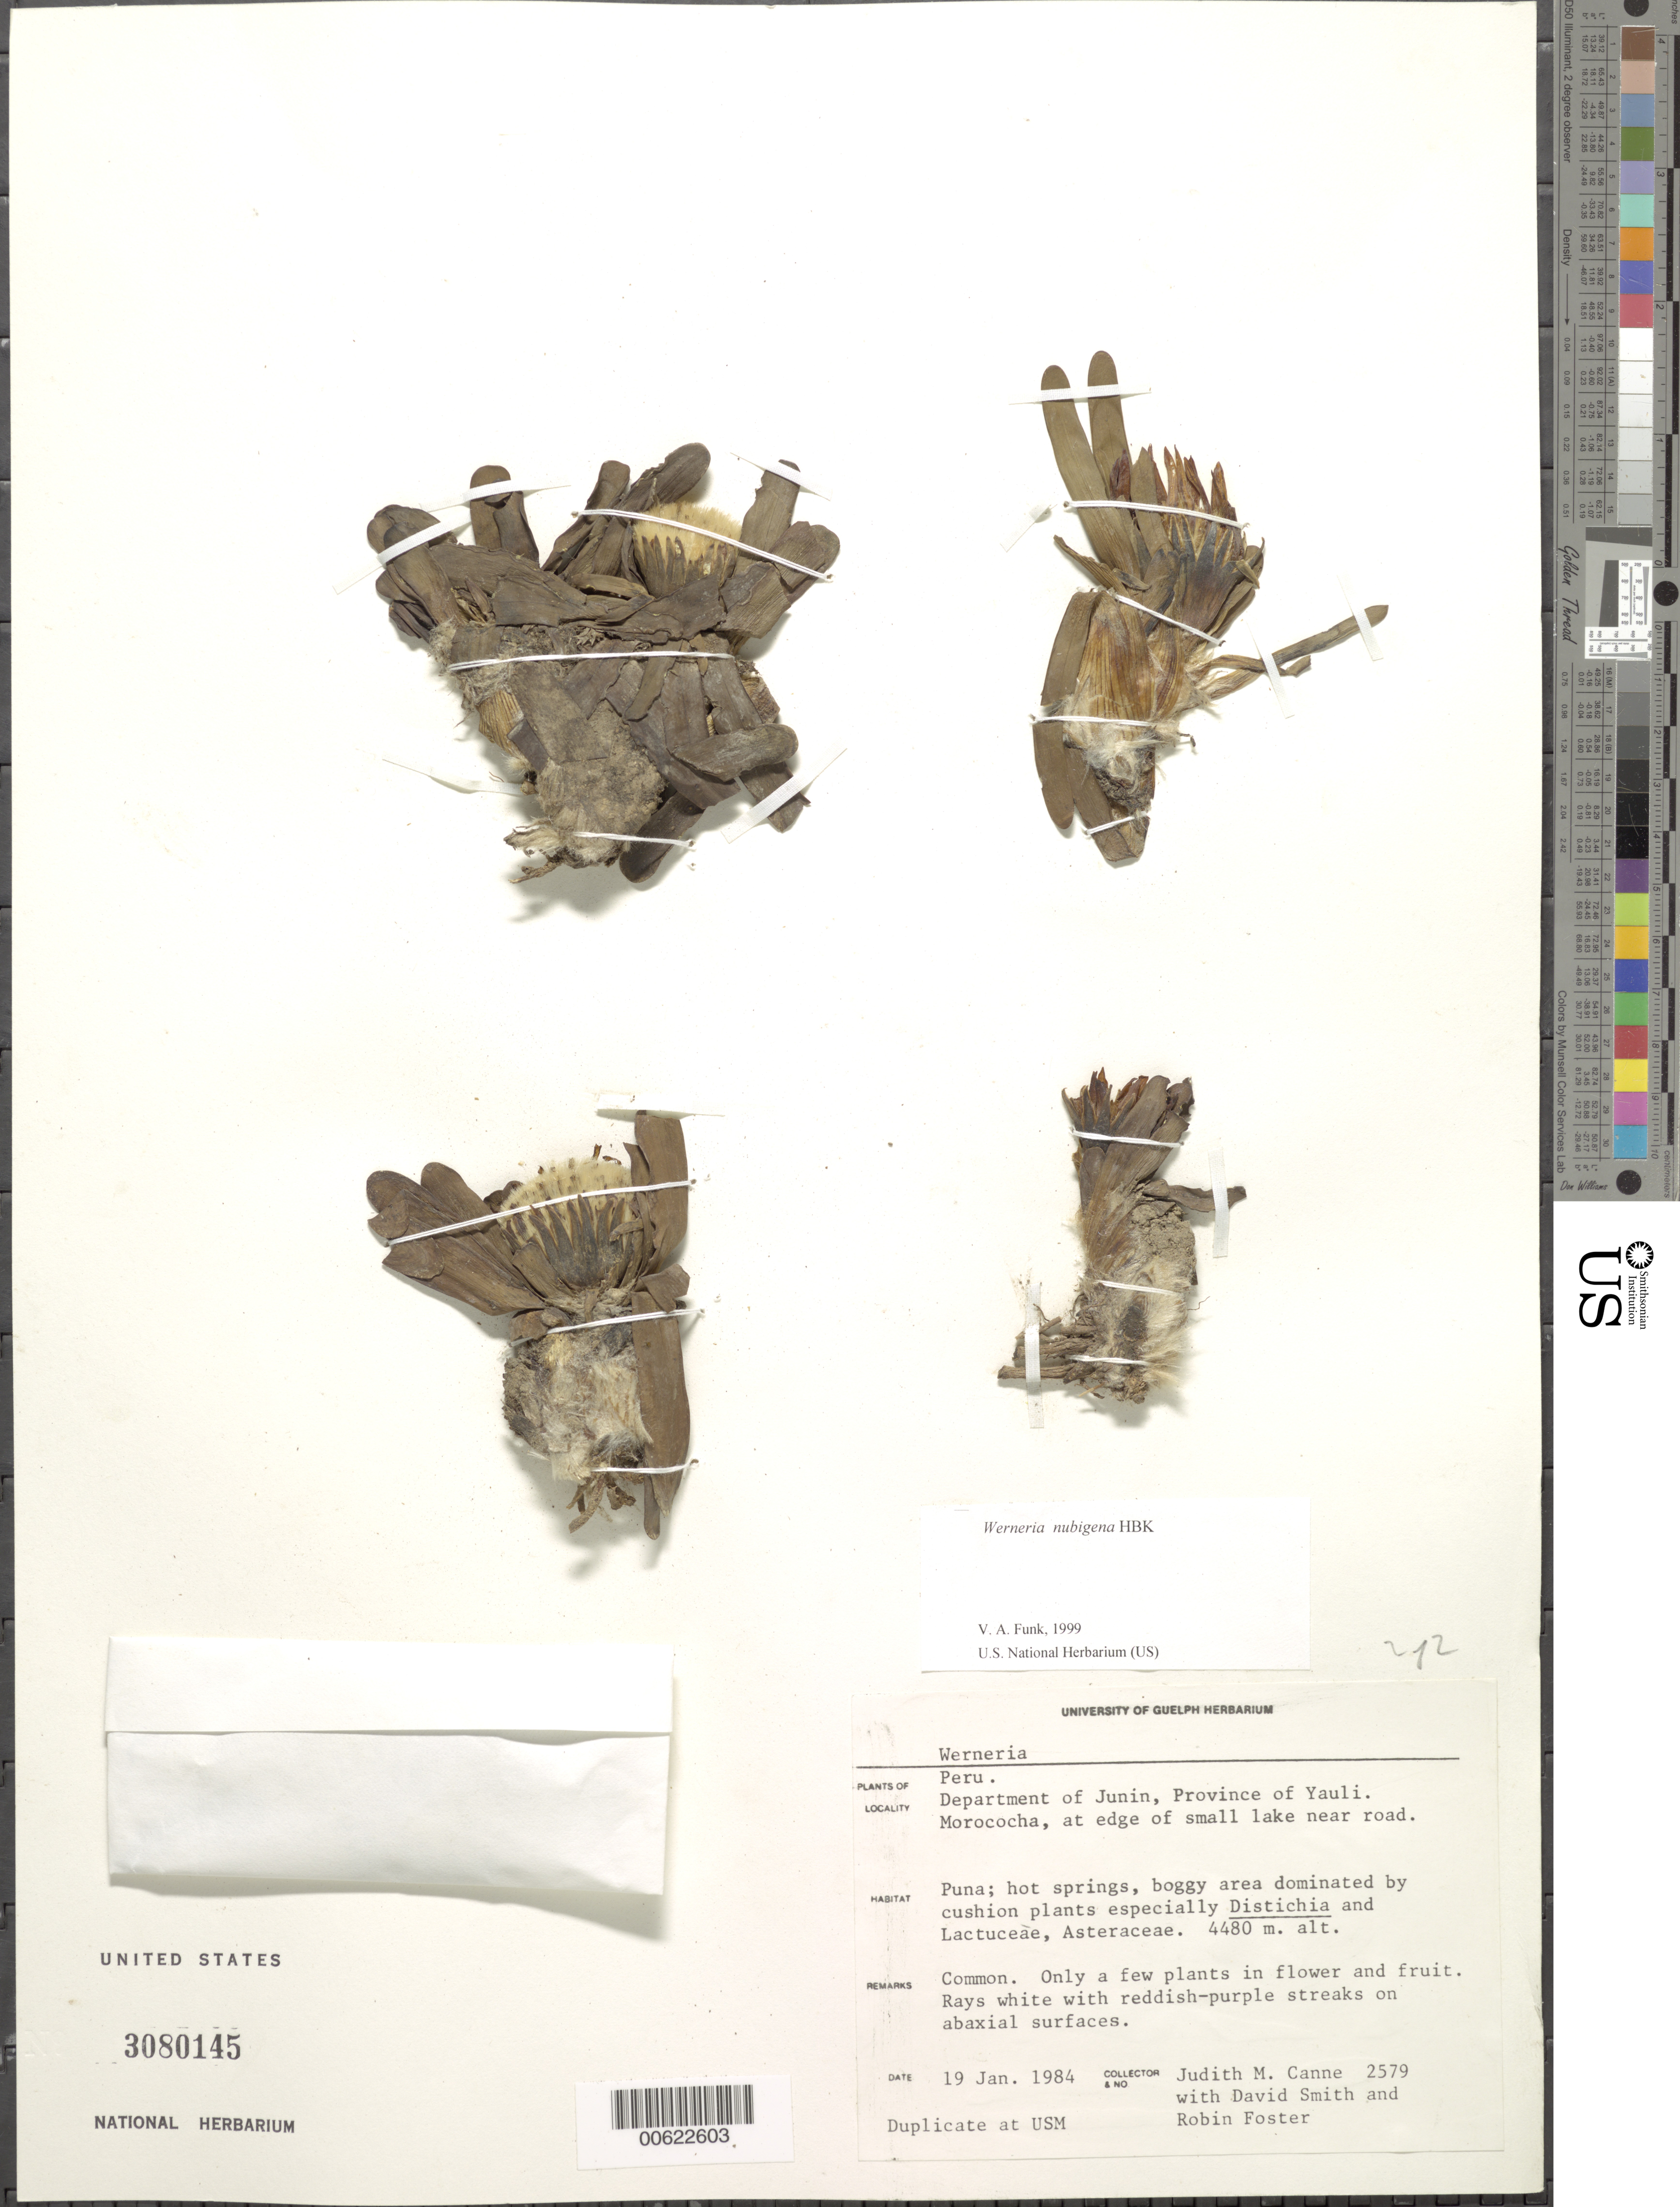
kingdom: Plantae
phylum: Tracheophyta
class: Magnoliopsida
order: Asterales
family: Asteraceae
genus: Werneria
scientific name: Werneria nubigena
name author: Kunth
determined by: Funk, Vicki A., (BOT), Smithsonian Institution - National Museum of Natural History (UNITED STATES)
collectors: J. M. Canne-Hilliker, D. Smith & R. B. Foster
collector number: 2579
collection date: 1984-01-19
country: Peru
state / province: Junín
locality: Yaulli, Morococha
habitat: At edge of small lake near road. Puna, hot springs, boggy area dominated by cushion plants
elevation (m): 4480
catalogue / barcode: US 3080145